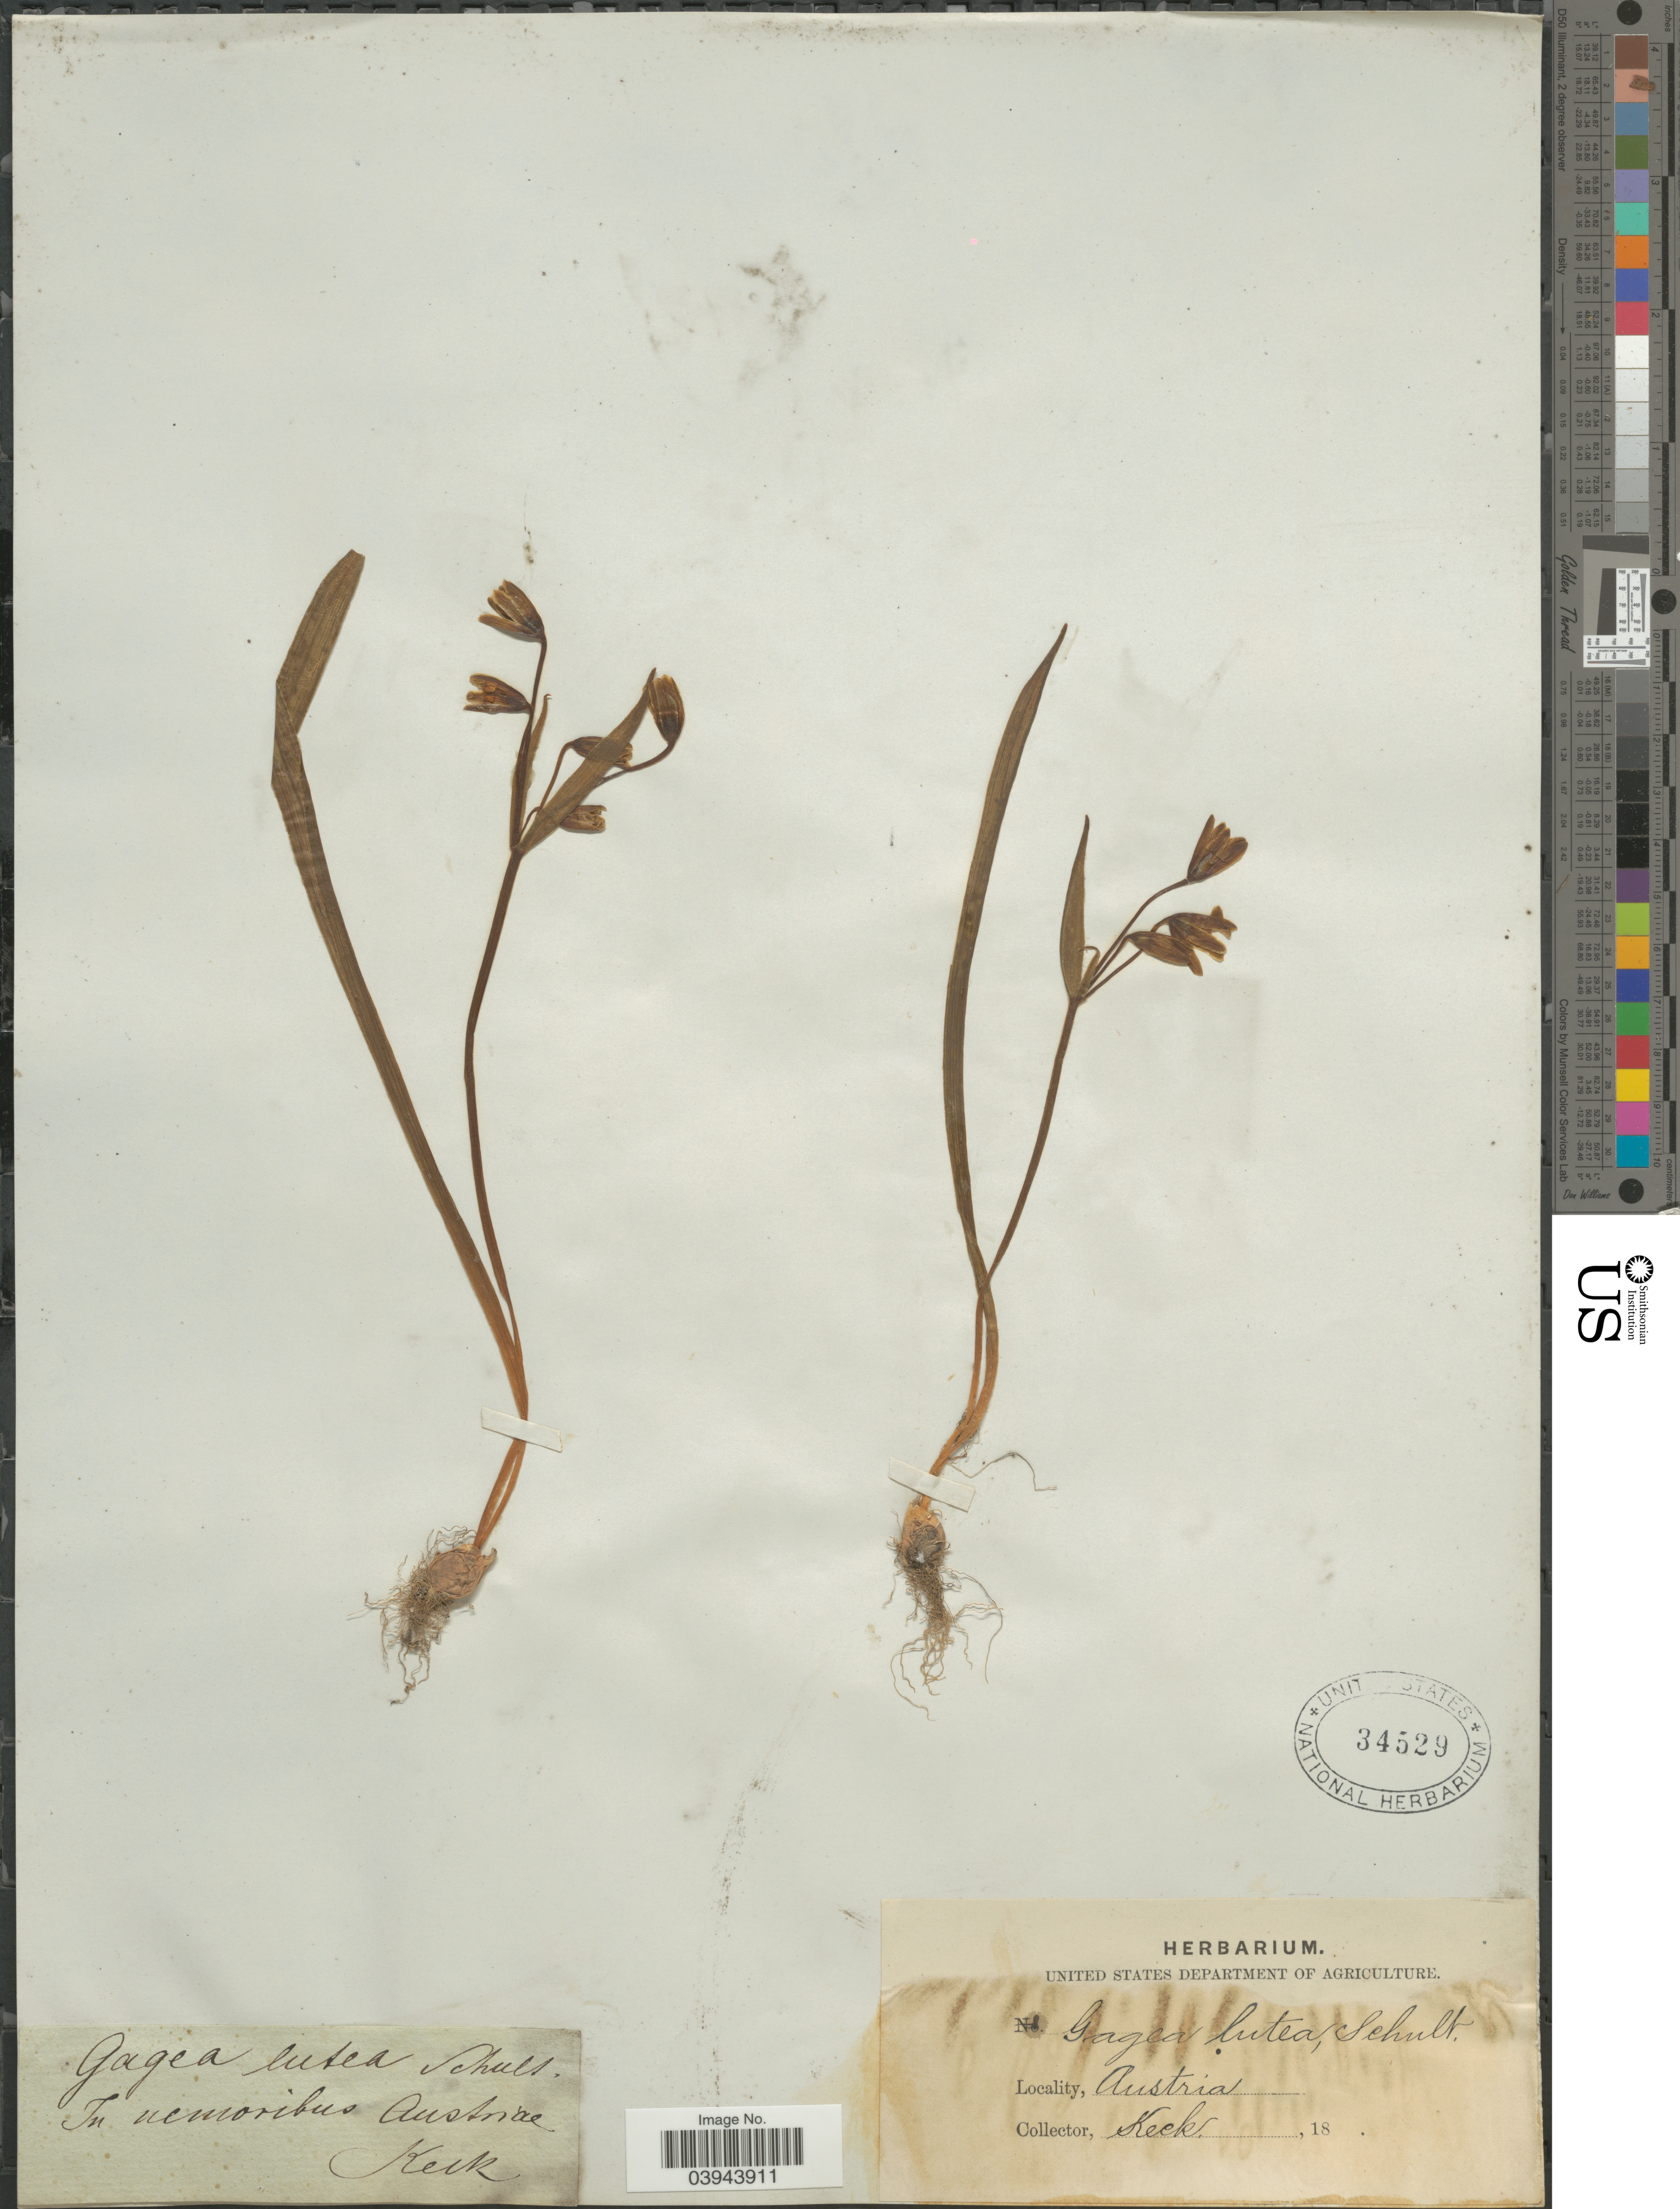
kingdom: Plantae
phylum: Tracheophyta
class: Liliopsida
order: Liliales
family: Liliaceae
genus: Gagea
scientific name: Gagea lutea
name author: (L.) Ker Gawl.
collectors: -- Keck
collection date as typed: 18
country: Austria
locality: In nemoribus Austriae.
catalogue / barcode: US 34529